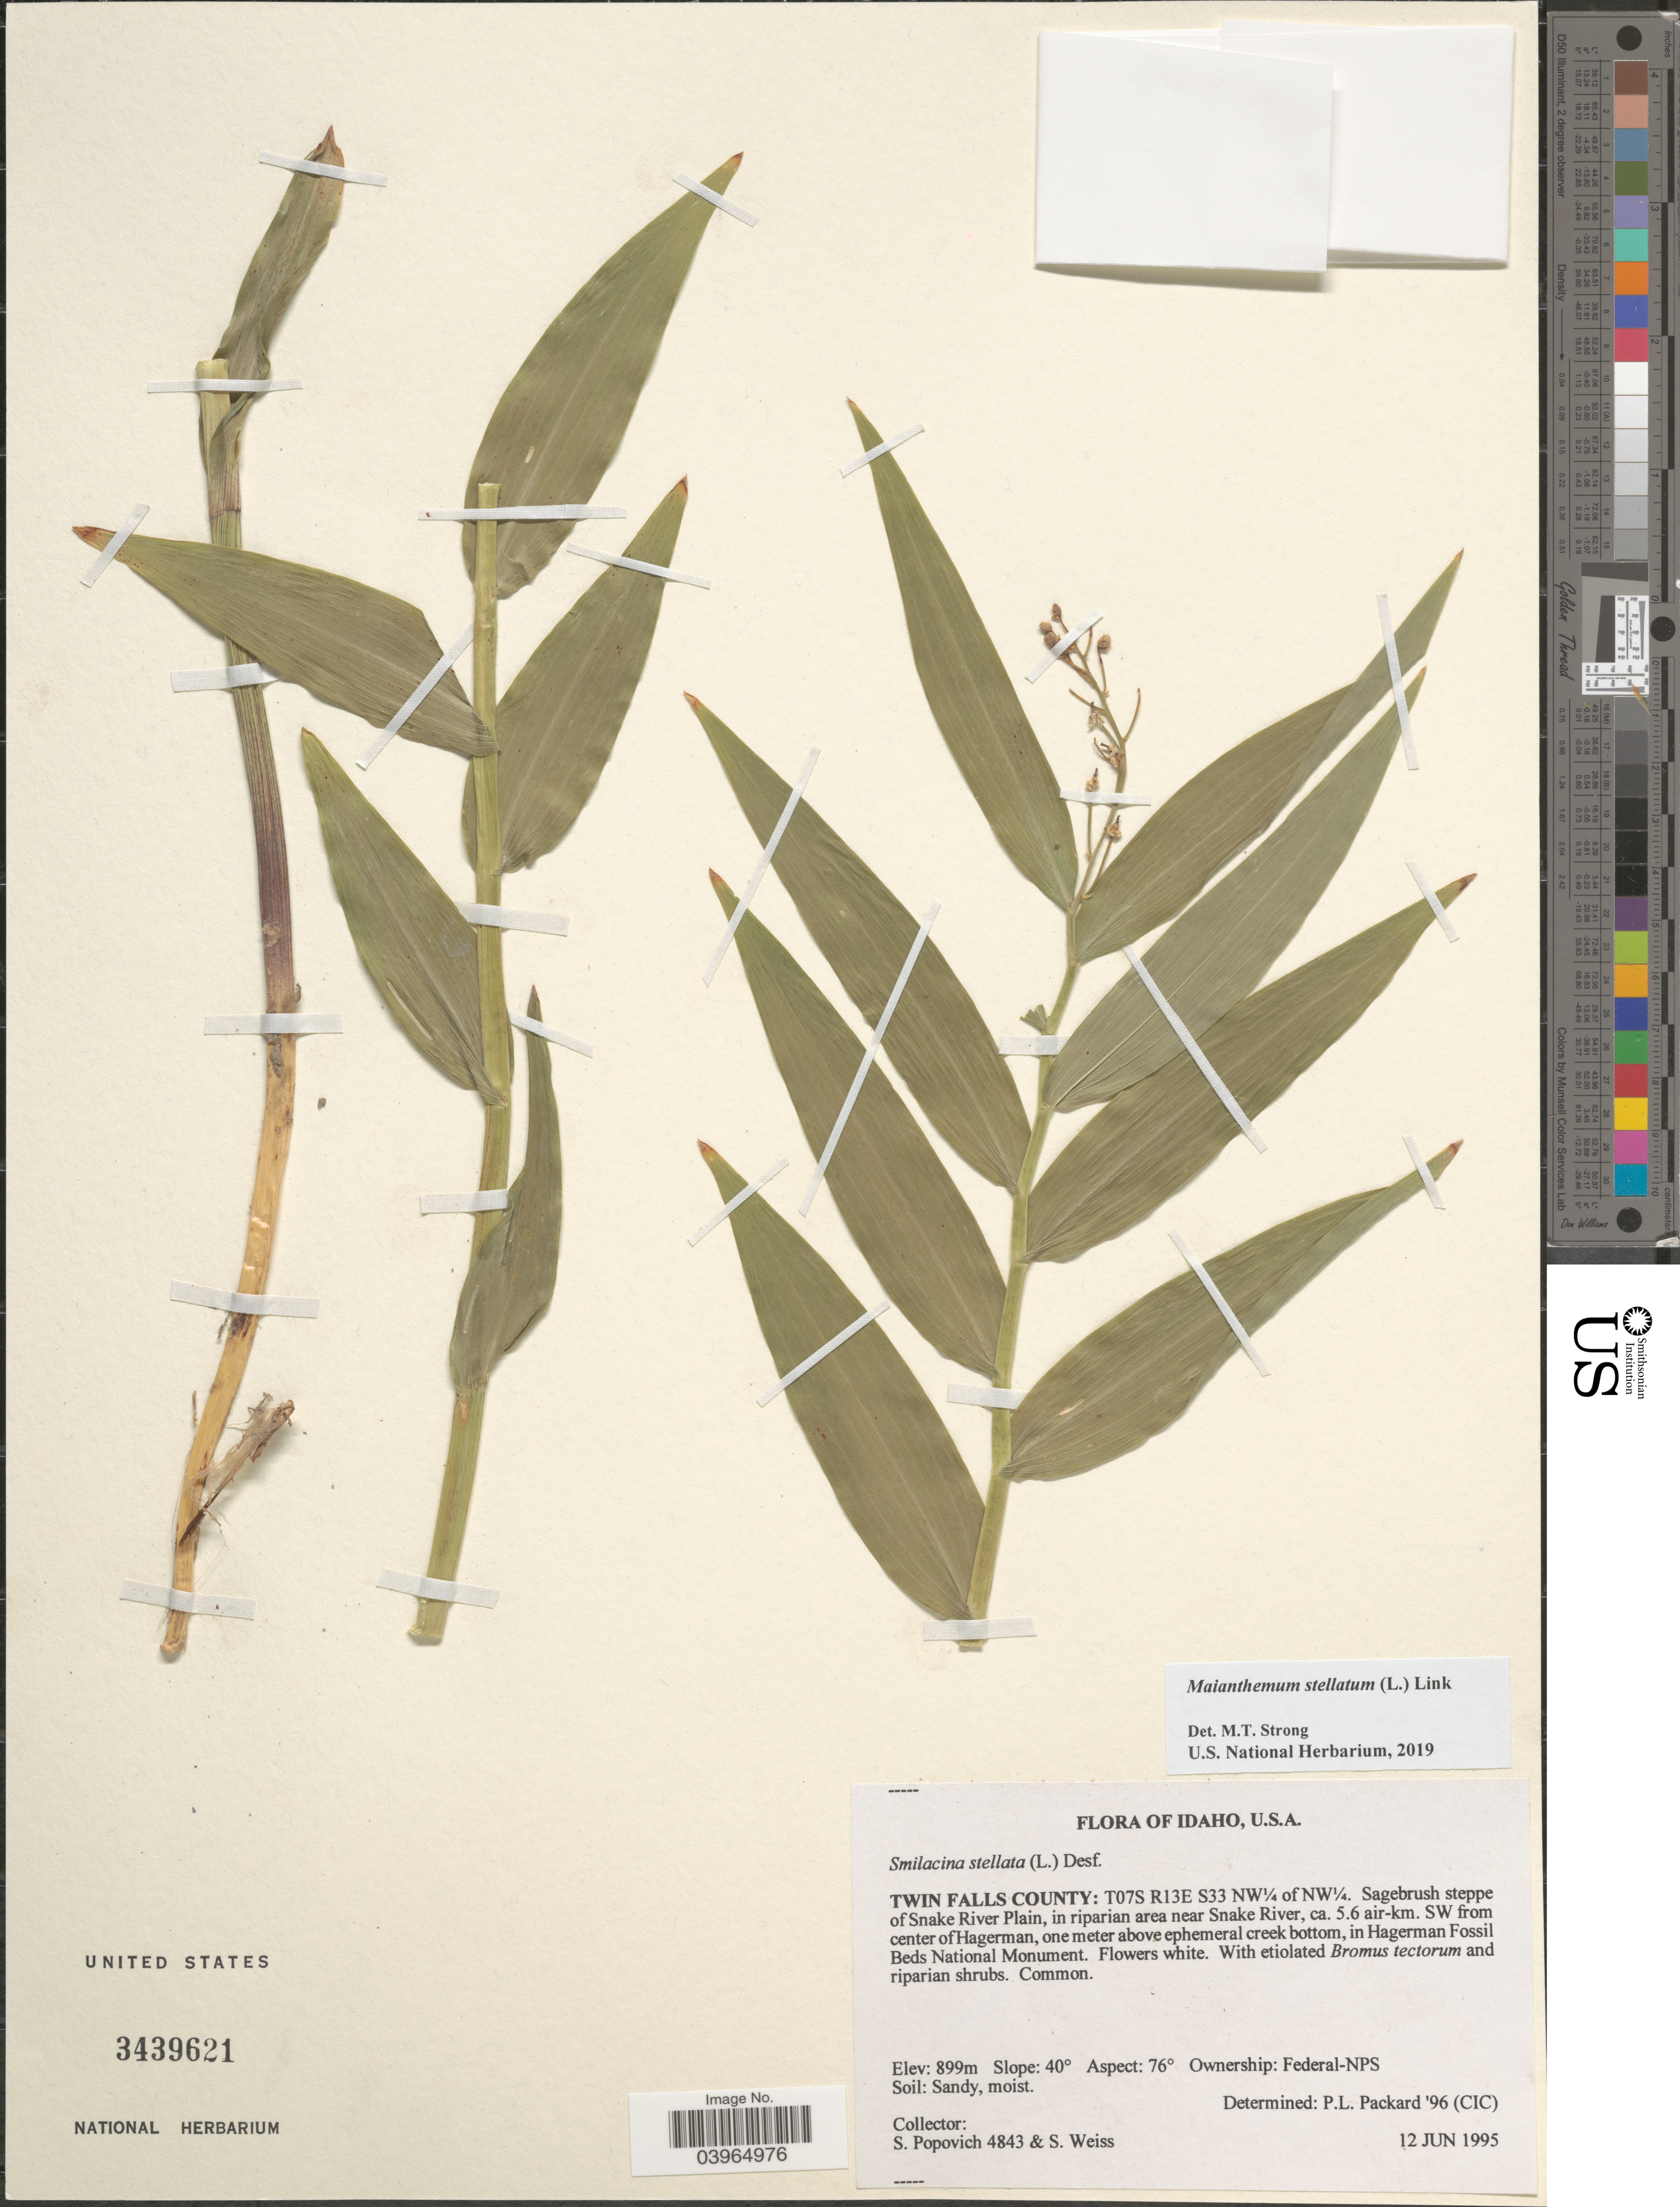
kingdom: Plantae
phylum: Tracheophyta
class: Liliopsida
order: Asparagales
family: Asparagaceae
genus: Maianthemum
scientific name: Maianthemum stellatum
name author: (L.) Link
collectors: S. Popovich & S. Weiss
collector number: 4843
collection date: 1995-06-12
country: United States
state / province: Idaho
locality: Twin Falls County: T07S R13E S33 NW¼ of NW¼. Sagebrush steppe of Snake River Plain, in riparian area near Snake River, ca. 5.6 air-km. SW from center of Hagerman, in Hagerman Fossil Beds National Monument. Slope 40º Aspect: 76º.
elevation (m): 899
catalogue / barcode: US 3439621